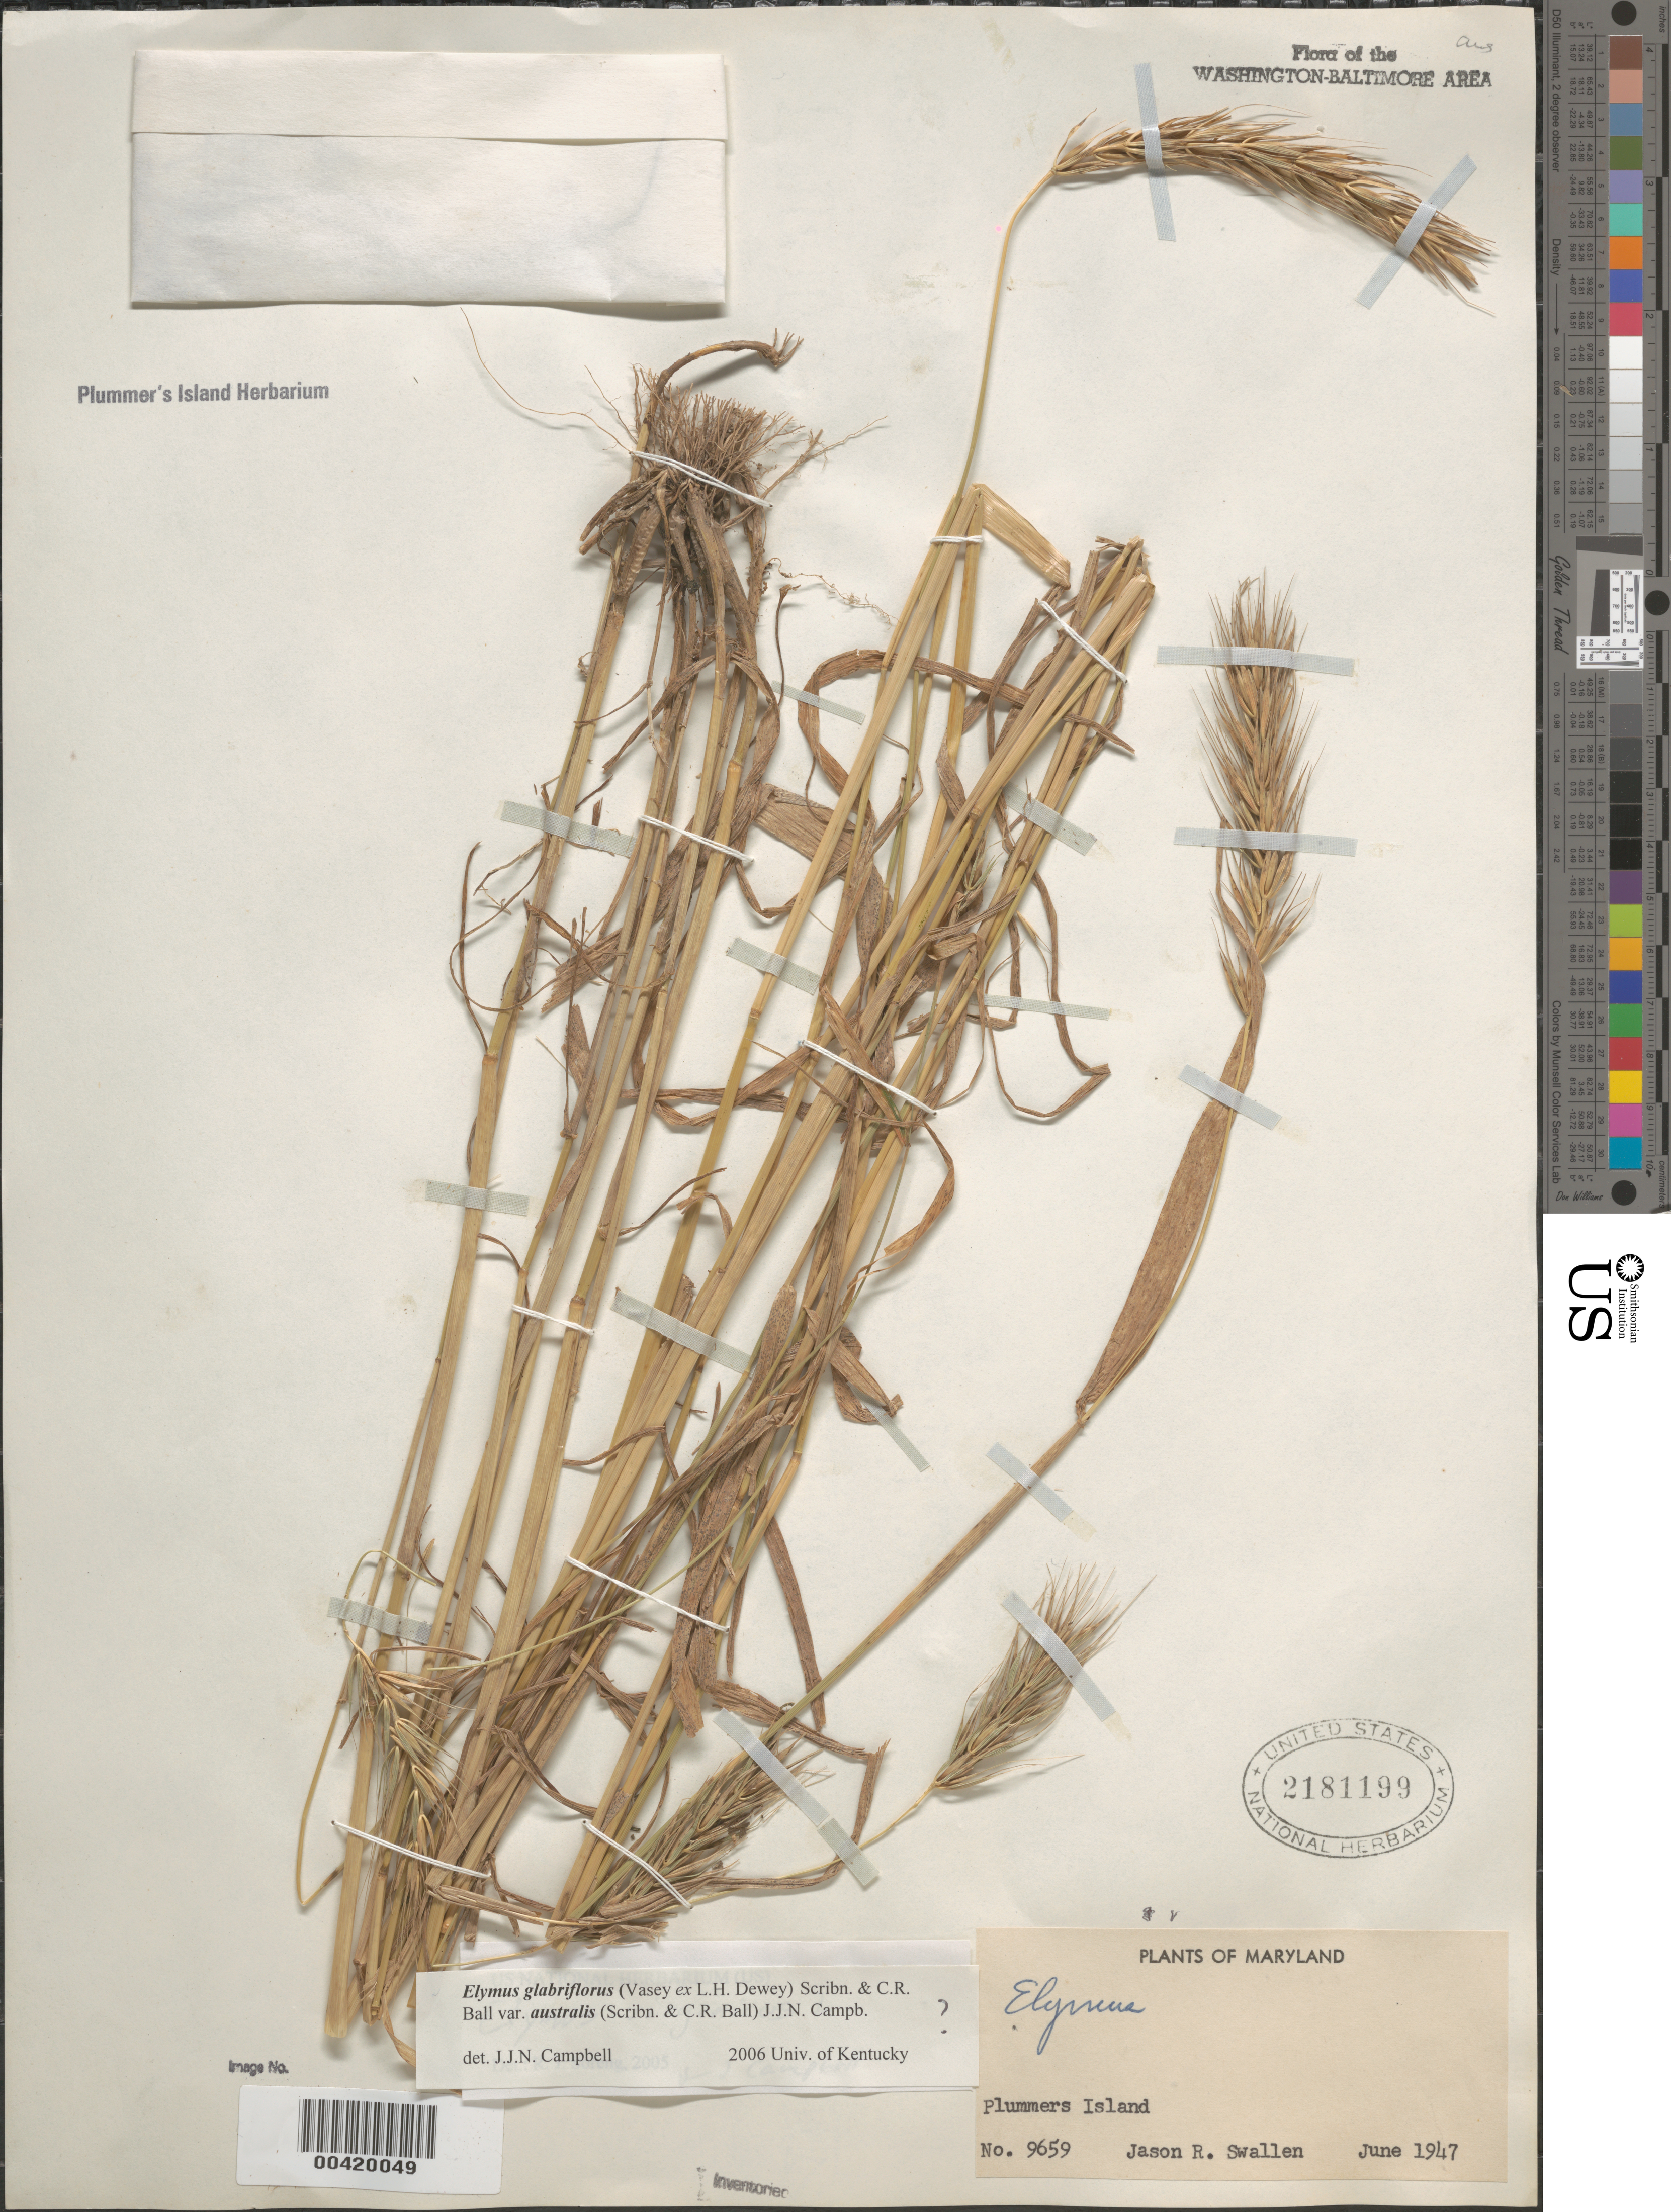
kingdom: Plantae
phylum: Tracheophyta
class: Liliopsida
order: Poales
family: Poaceae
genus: Elymus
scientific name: Elymus glabriflorus var. australis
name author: (Scribn. & C.R. Ball) J.J.N. Campb.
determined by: Campbell, J. J. N., (KY), University of Kentucky (UNITED STATES)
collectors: J. R. Swallen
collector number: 9659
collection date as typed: Jun 1947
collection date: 1947-06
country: United States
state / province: Maryland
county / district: Montgomery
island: Plummers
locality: Plummer's Island C. & O. Canal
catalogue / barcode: US 2181199